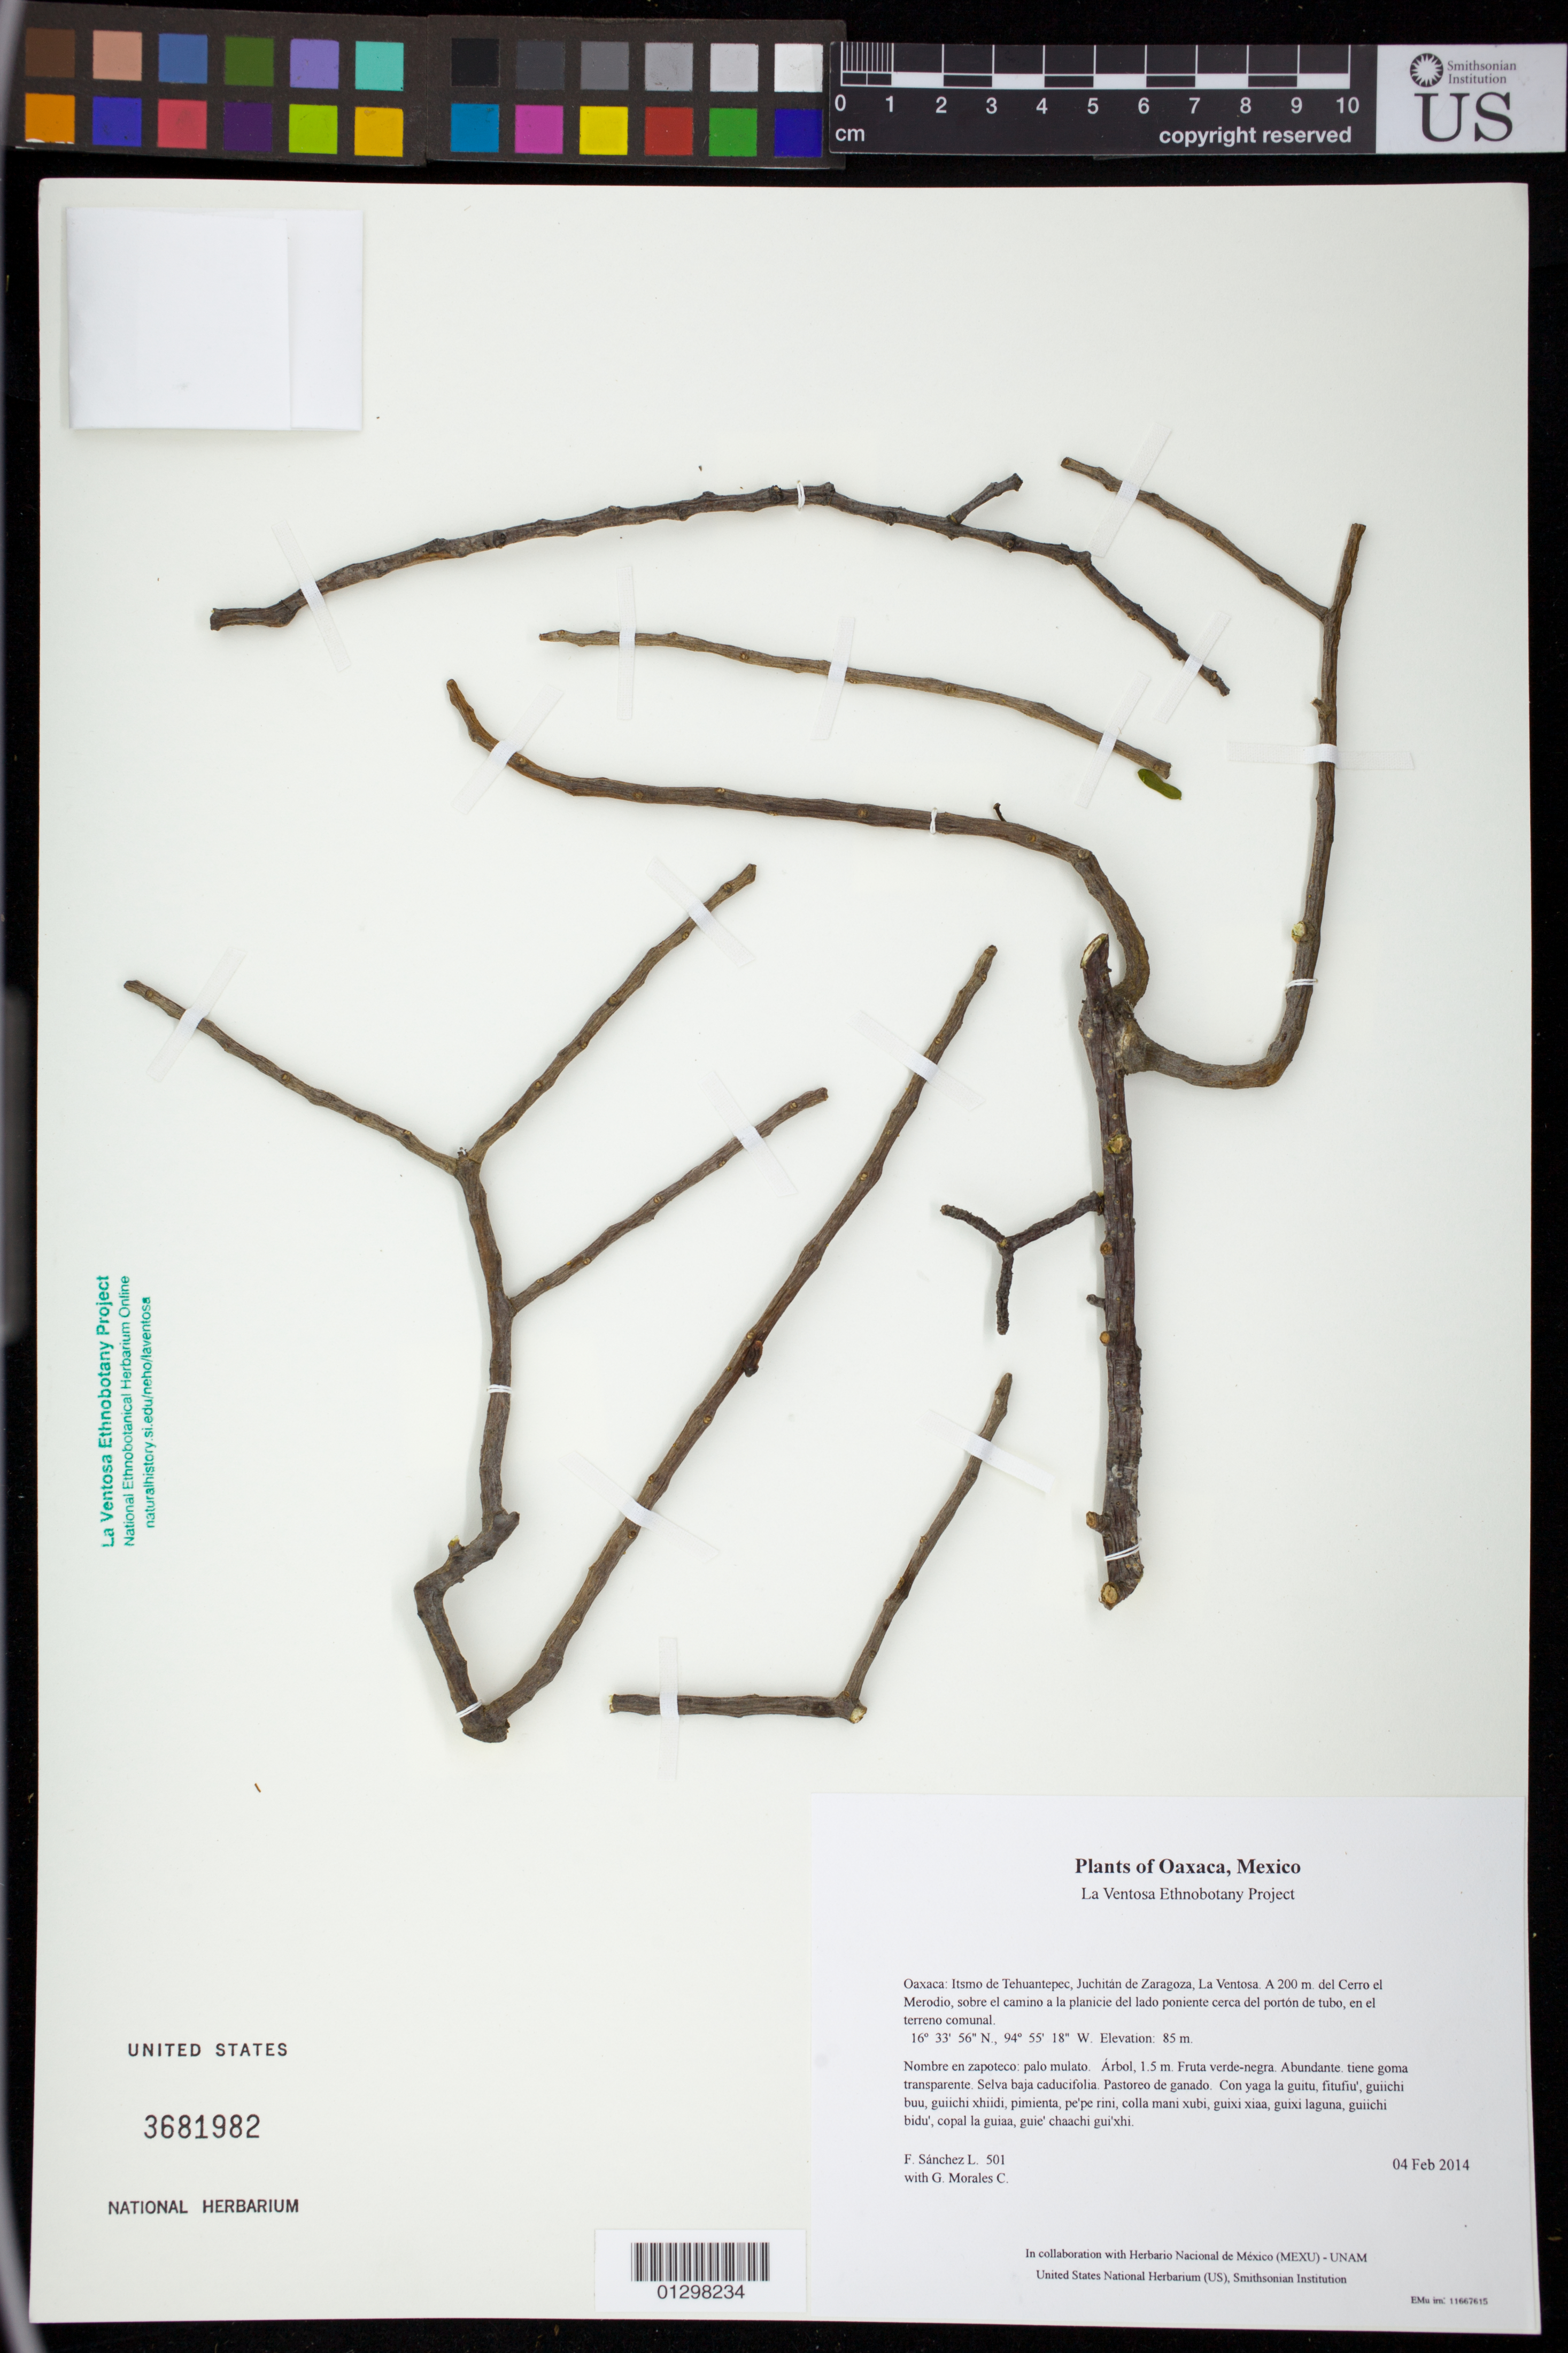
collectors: F. Sánchez L. & G. Morales C.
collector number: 501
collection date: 2014-02-04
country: Mexico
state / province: Oaxaca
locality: Itsmo de Tehuantepec, Juchitán de Zaragoza, La Ventosa. A 200 m. del Cerro el Merodio, sobre el camino a la planicie del lado poniente cerca del portón de tubo, en el terreno comunal.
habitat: Selva baja caducifolia. Pastoreo de ganado.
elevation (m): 85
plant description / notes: JEBOT, MEXU, SERO, US; Yaga. 1.5 m. Cuaananaxhi naga'-nayaase. Stale.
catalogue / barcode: US 3681982